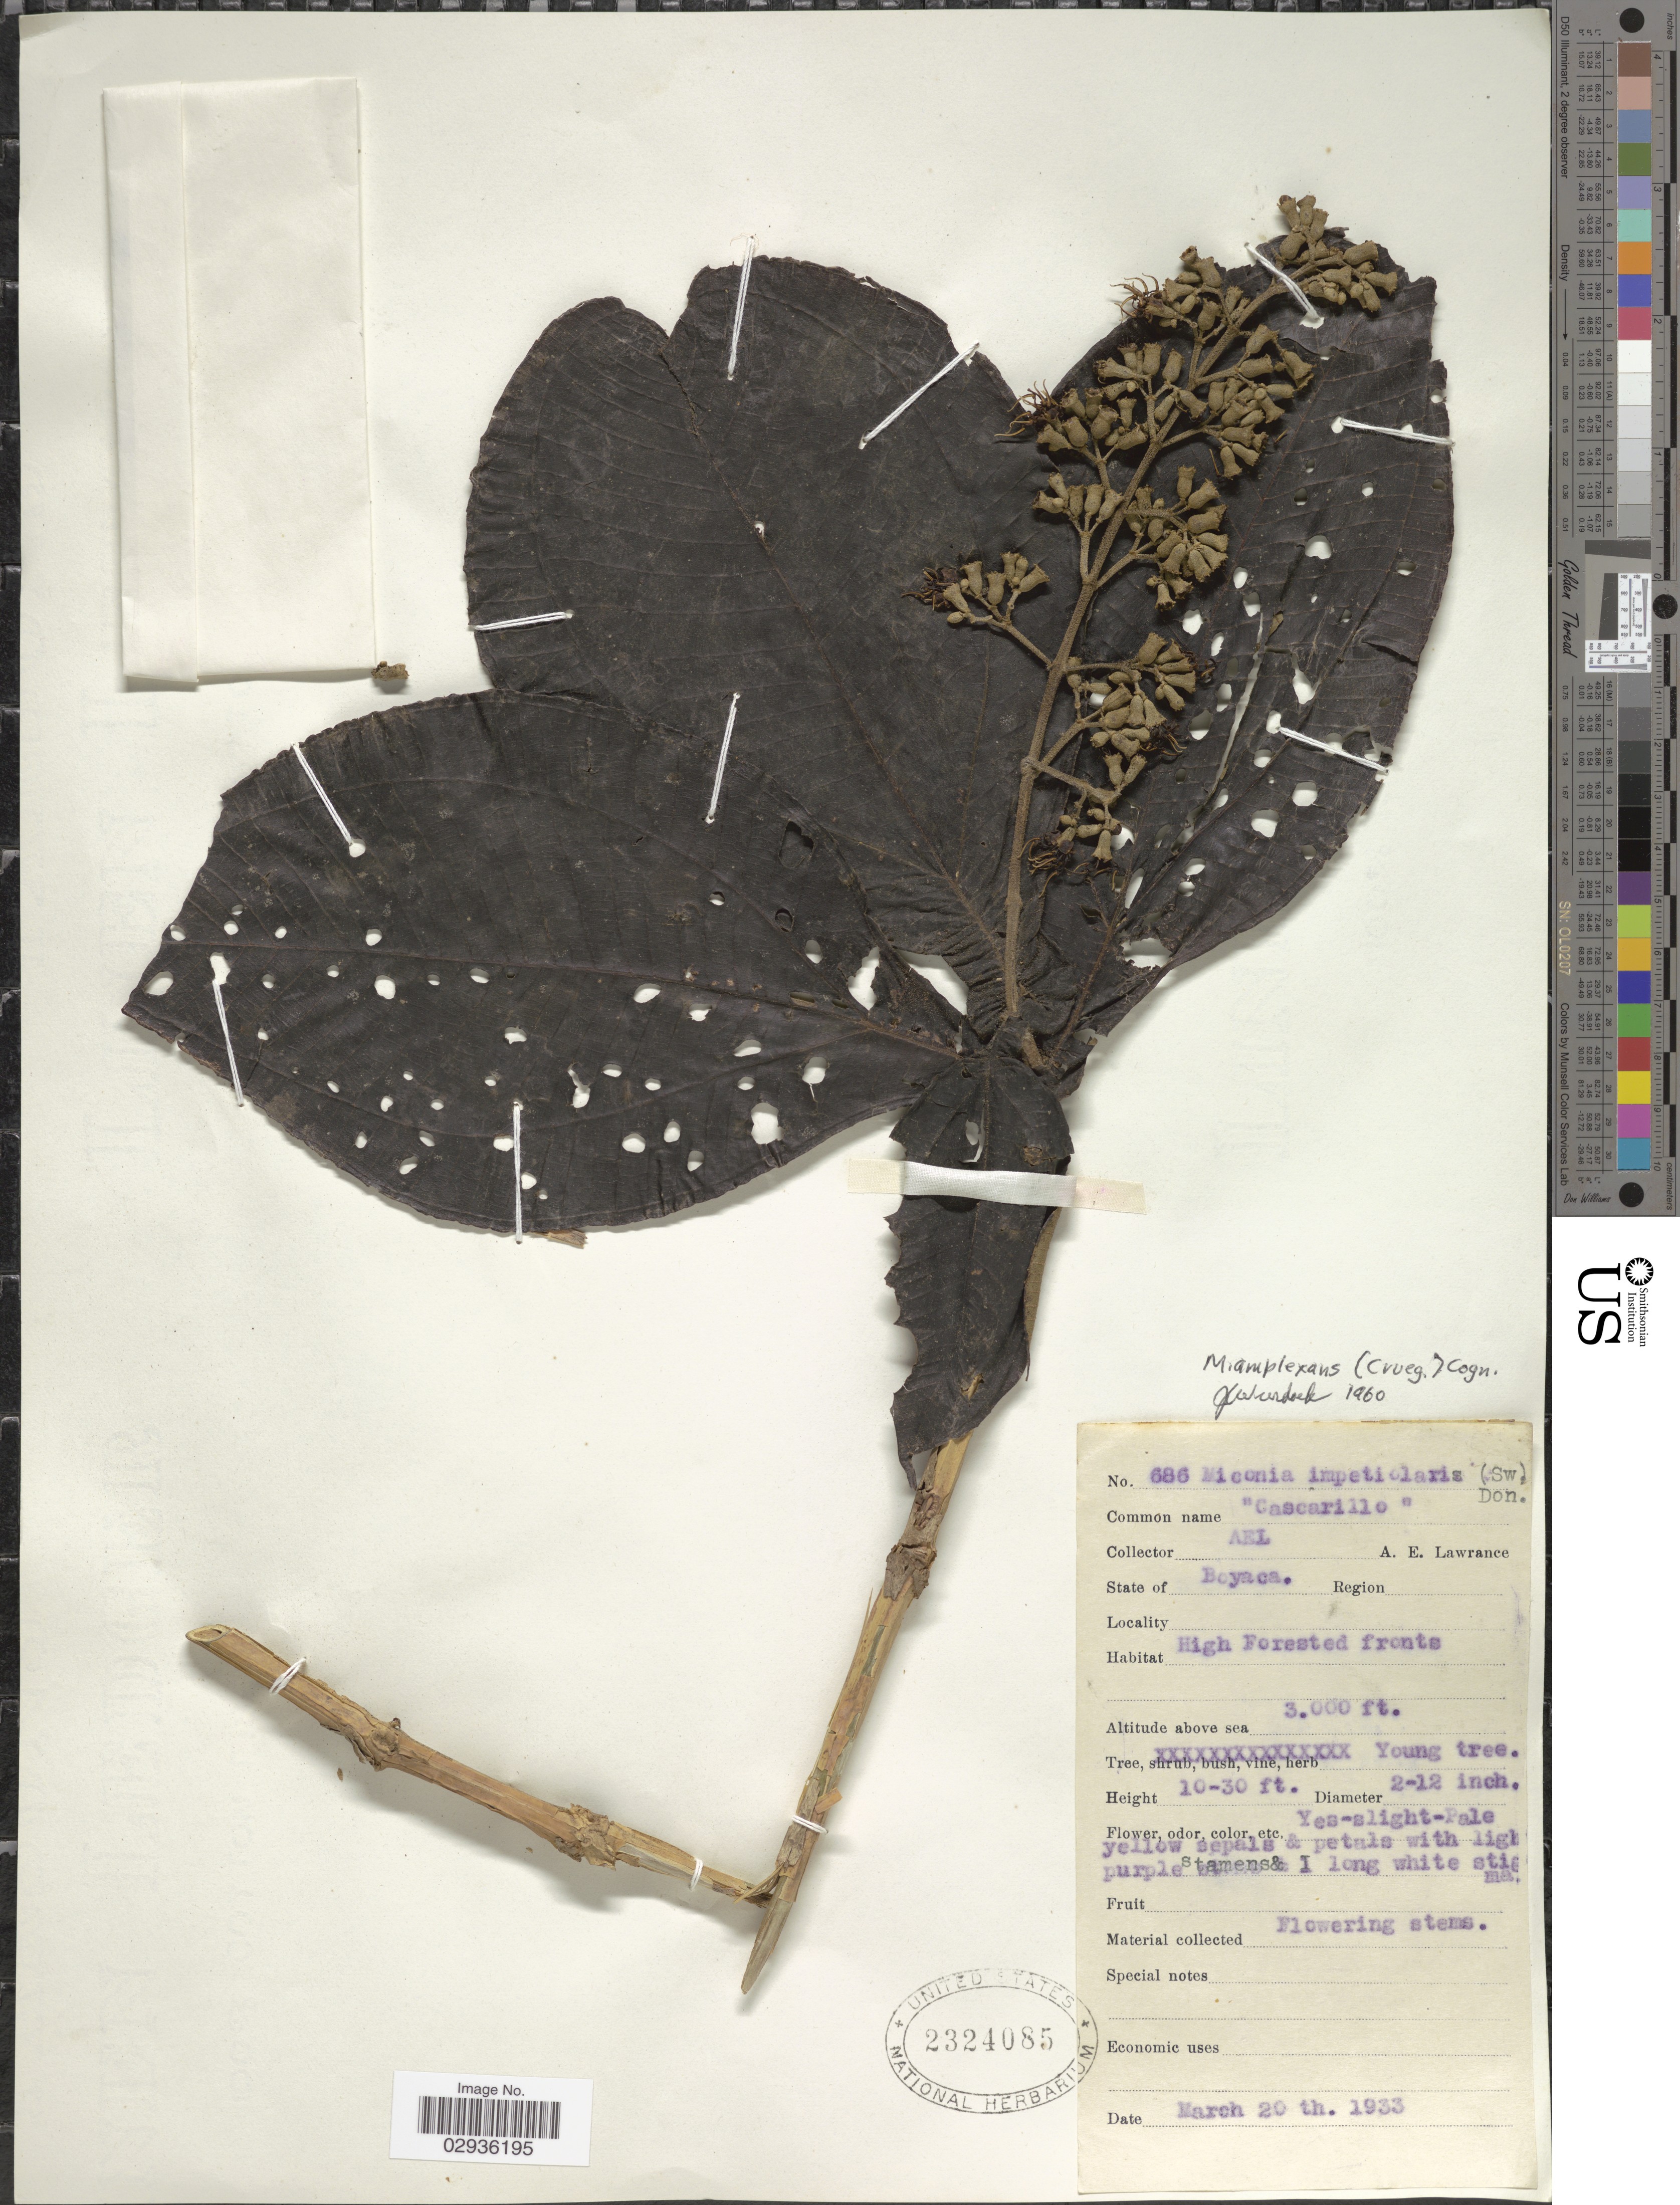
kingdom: Plantae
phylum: Tracheophyta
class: Magnoliopsida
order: Myrtales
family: Melastomataceae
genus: Miconia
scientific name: Miconia amplexans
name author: (Crueg.) Cogn.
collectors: A. Lawrance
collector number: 686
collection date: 1933-03-20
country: Colombia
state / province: Boyacá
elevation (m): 914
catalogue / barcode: US 2324085